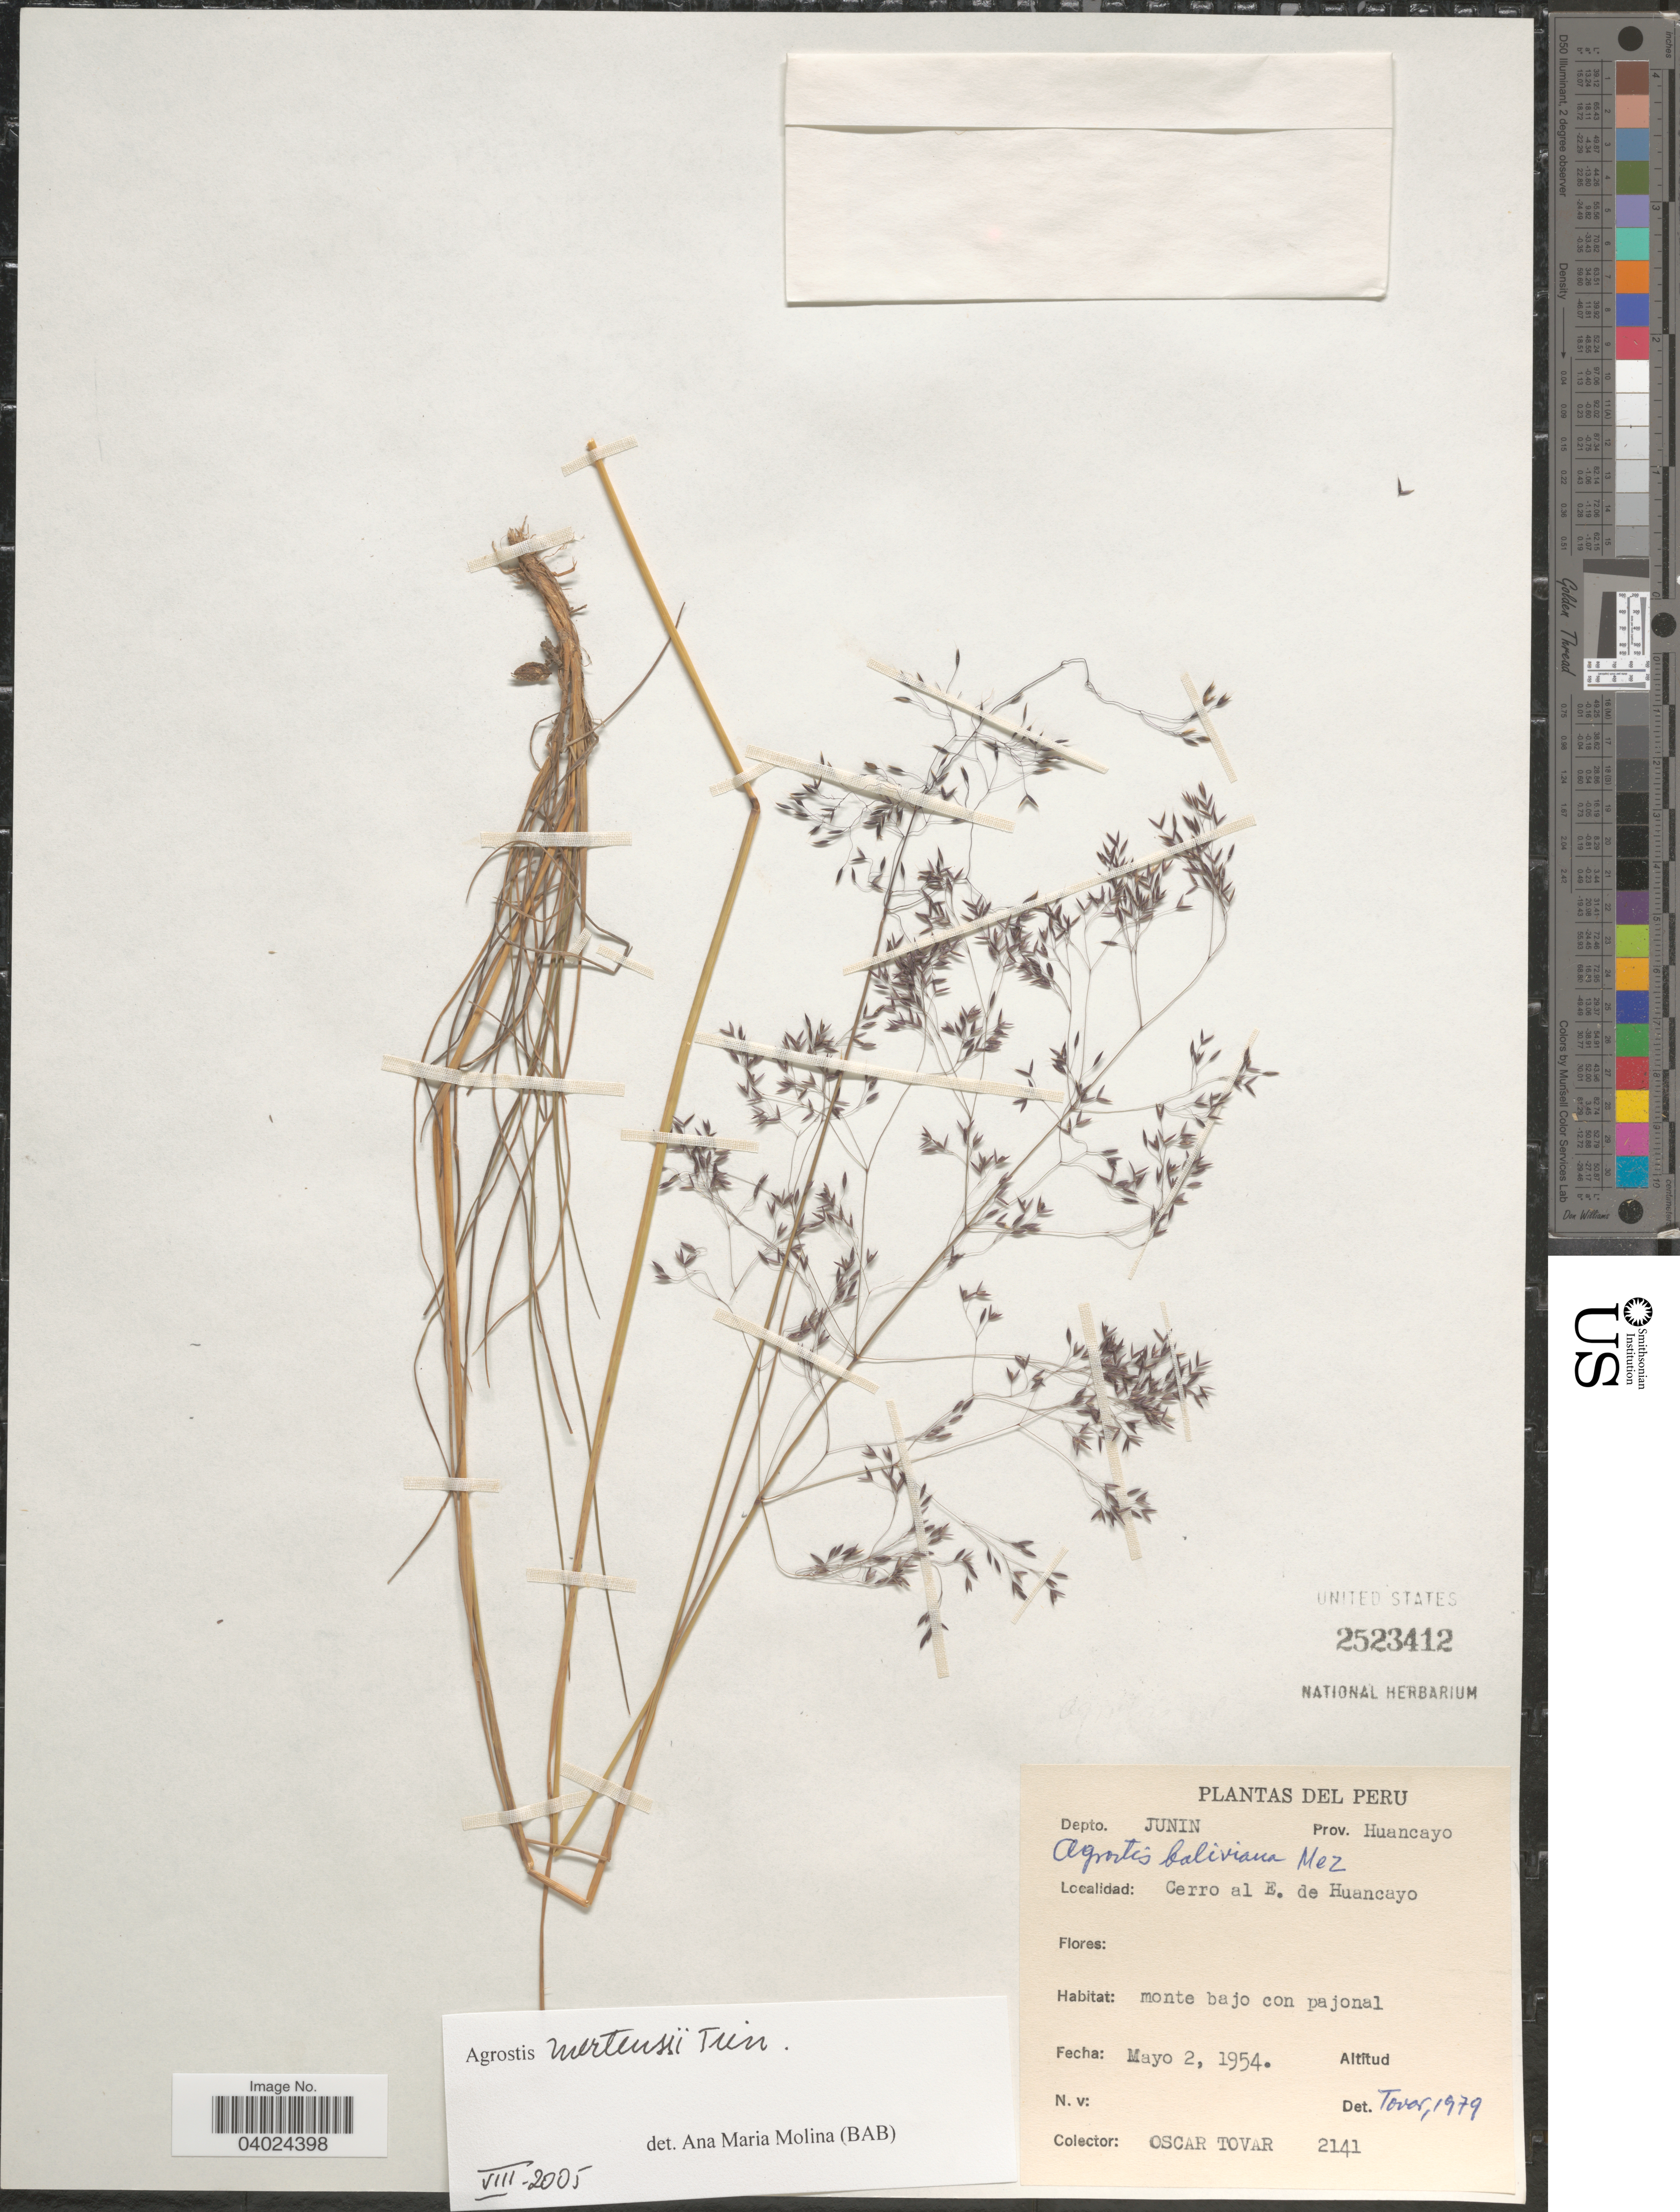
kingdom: Plantae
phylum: Tracheophyta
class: Liliopsida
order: Poales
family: Poaceae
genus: Agrostis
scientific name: Agrostis mertensii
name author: Trin.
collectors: Ó. Tovar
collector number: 2141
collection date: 1954-05-02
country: Peru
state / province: Junín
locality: Depto. Junin. Prov. Huancayo. Cerro al E. de Huancayo.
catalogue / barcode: US 2523412